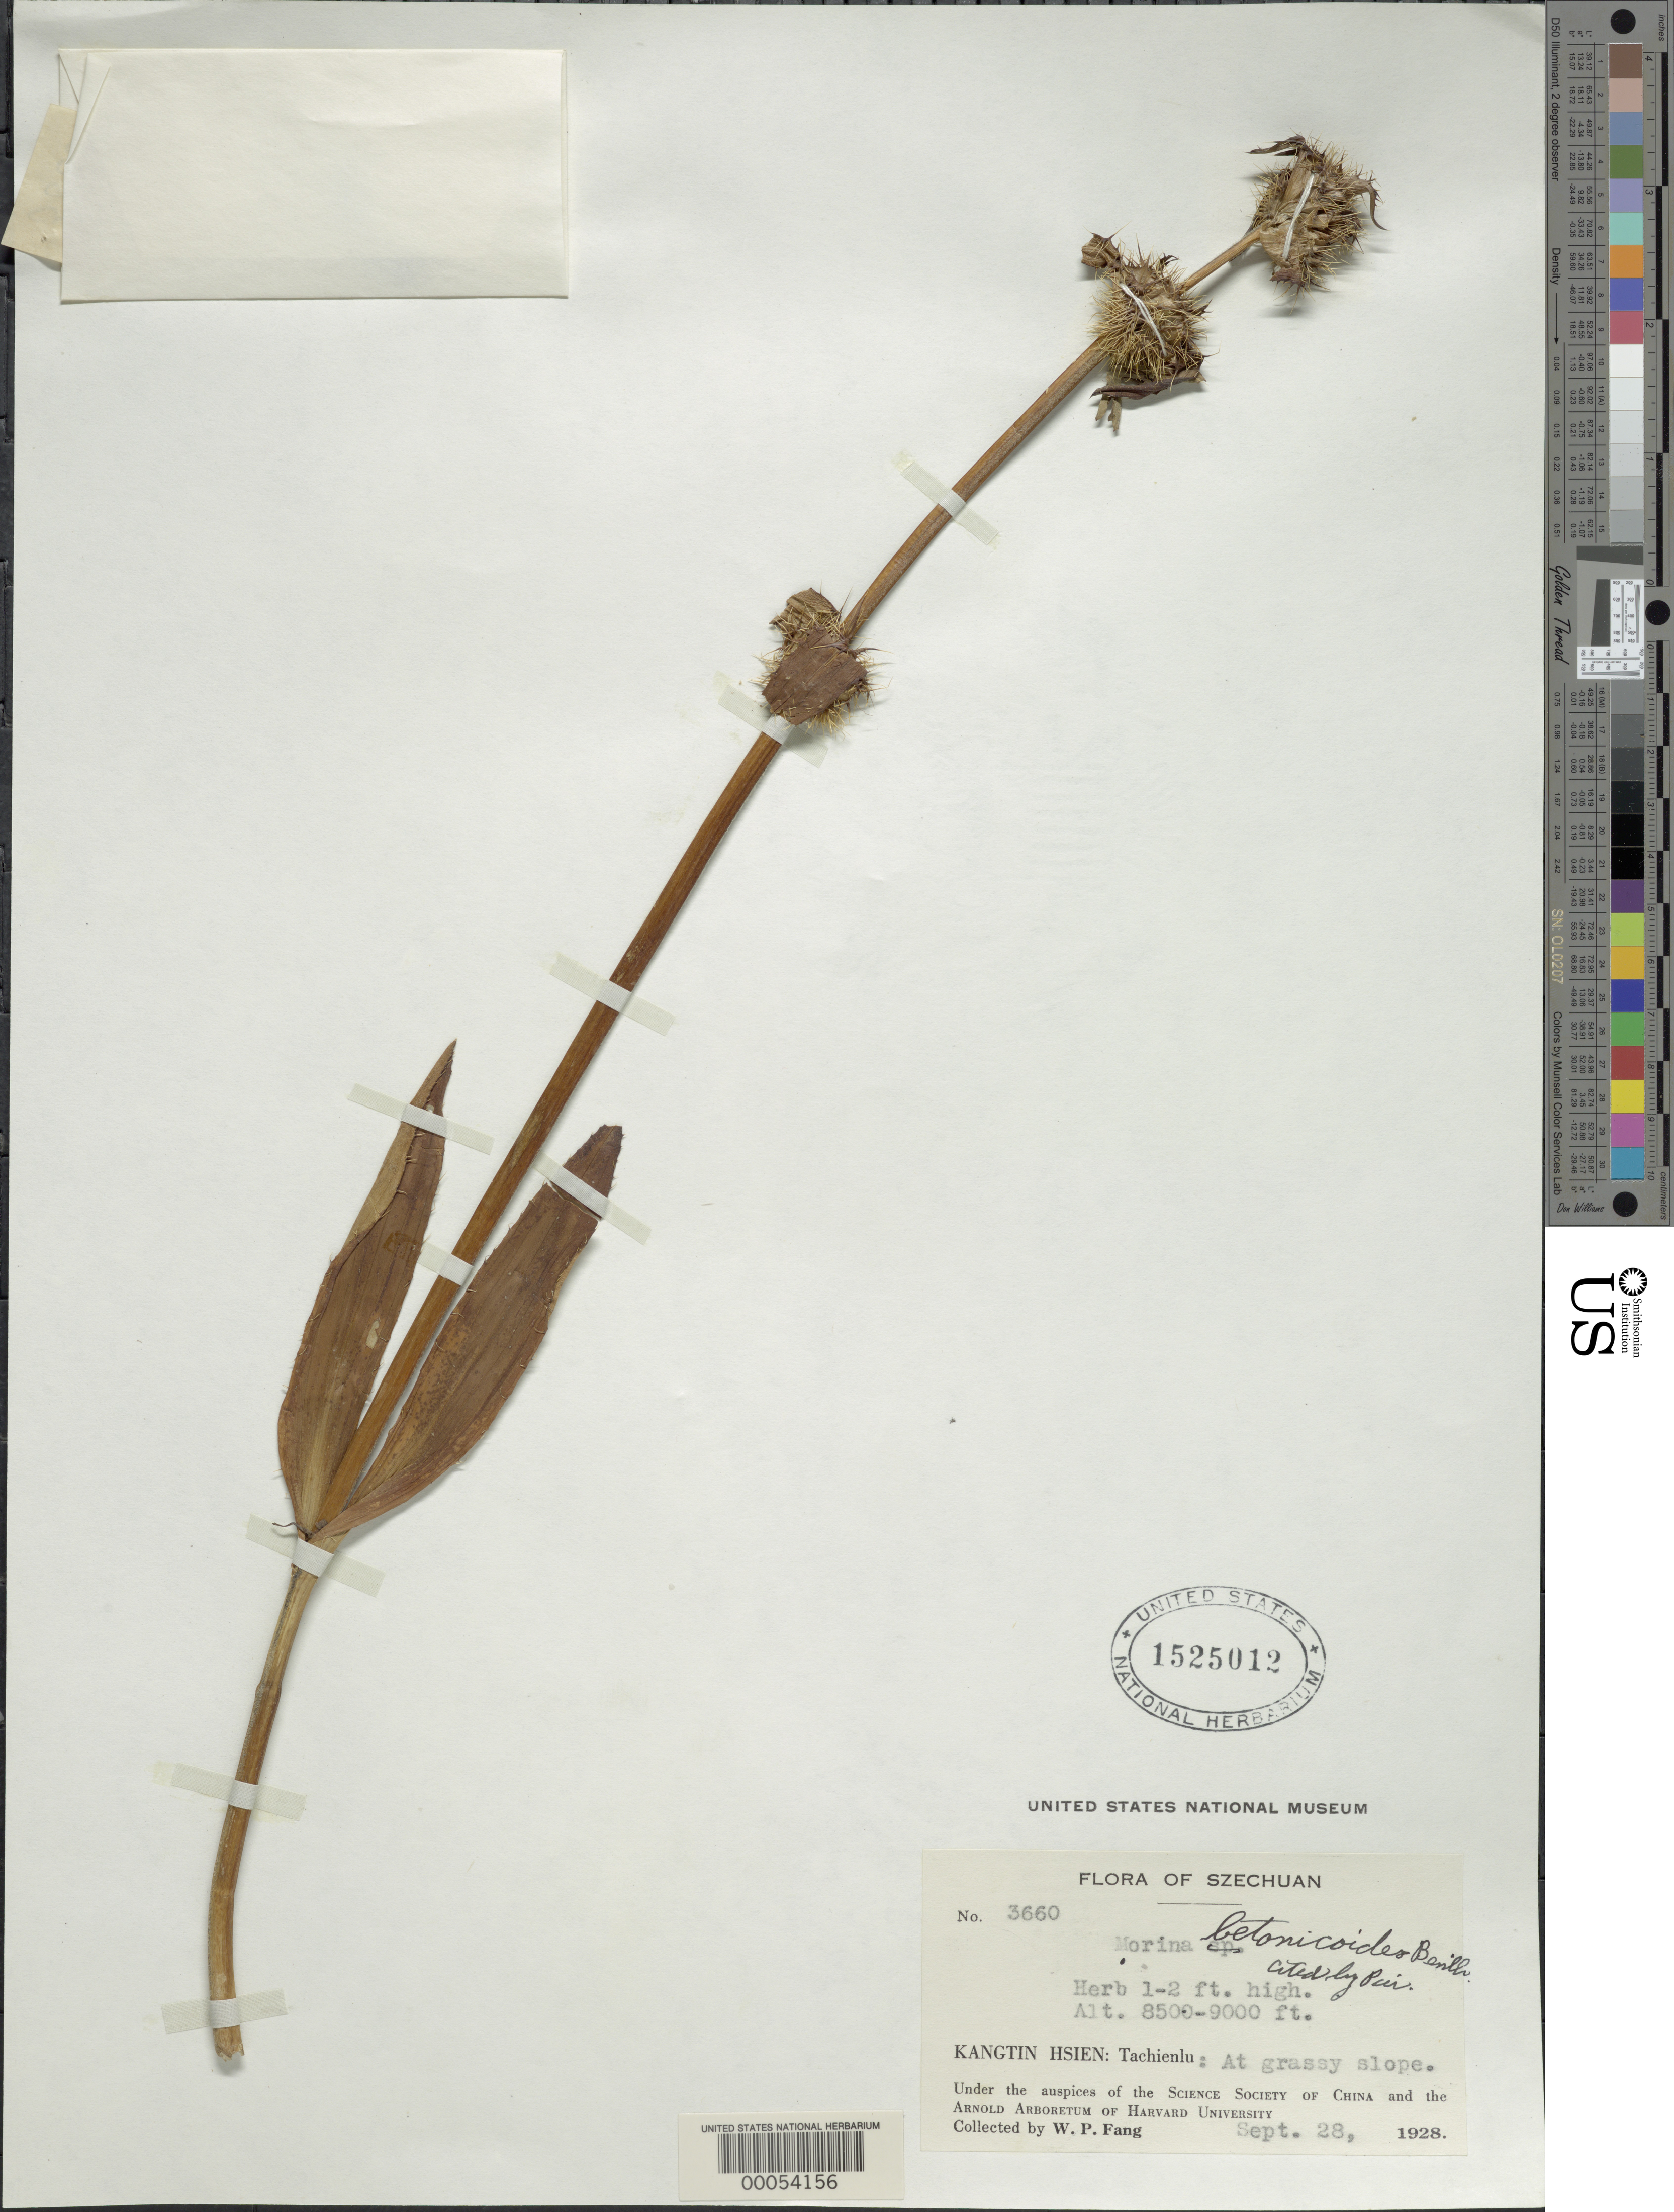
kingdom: Plantae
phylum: Tracheophyta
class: Magnoliopsida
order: Dipsacales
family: Caprifoliaceae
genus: Acanthocalyx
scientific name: Acanthocalyx sp.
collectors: W. P. Fang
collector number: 3660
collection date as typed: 28 Sep 1928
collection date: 1928-09-28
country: China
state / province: Sichuan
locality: Kangtin hsien, tachienlu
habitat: At grassy slope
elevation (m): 8500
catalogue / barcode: US 1525012